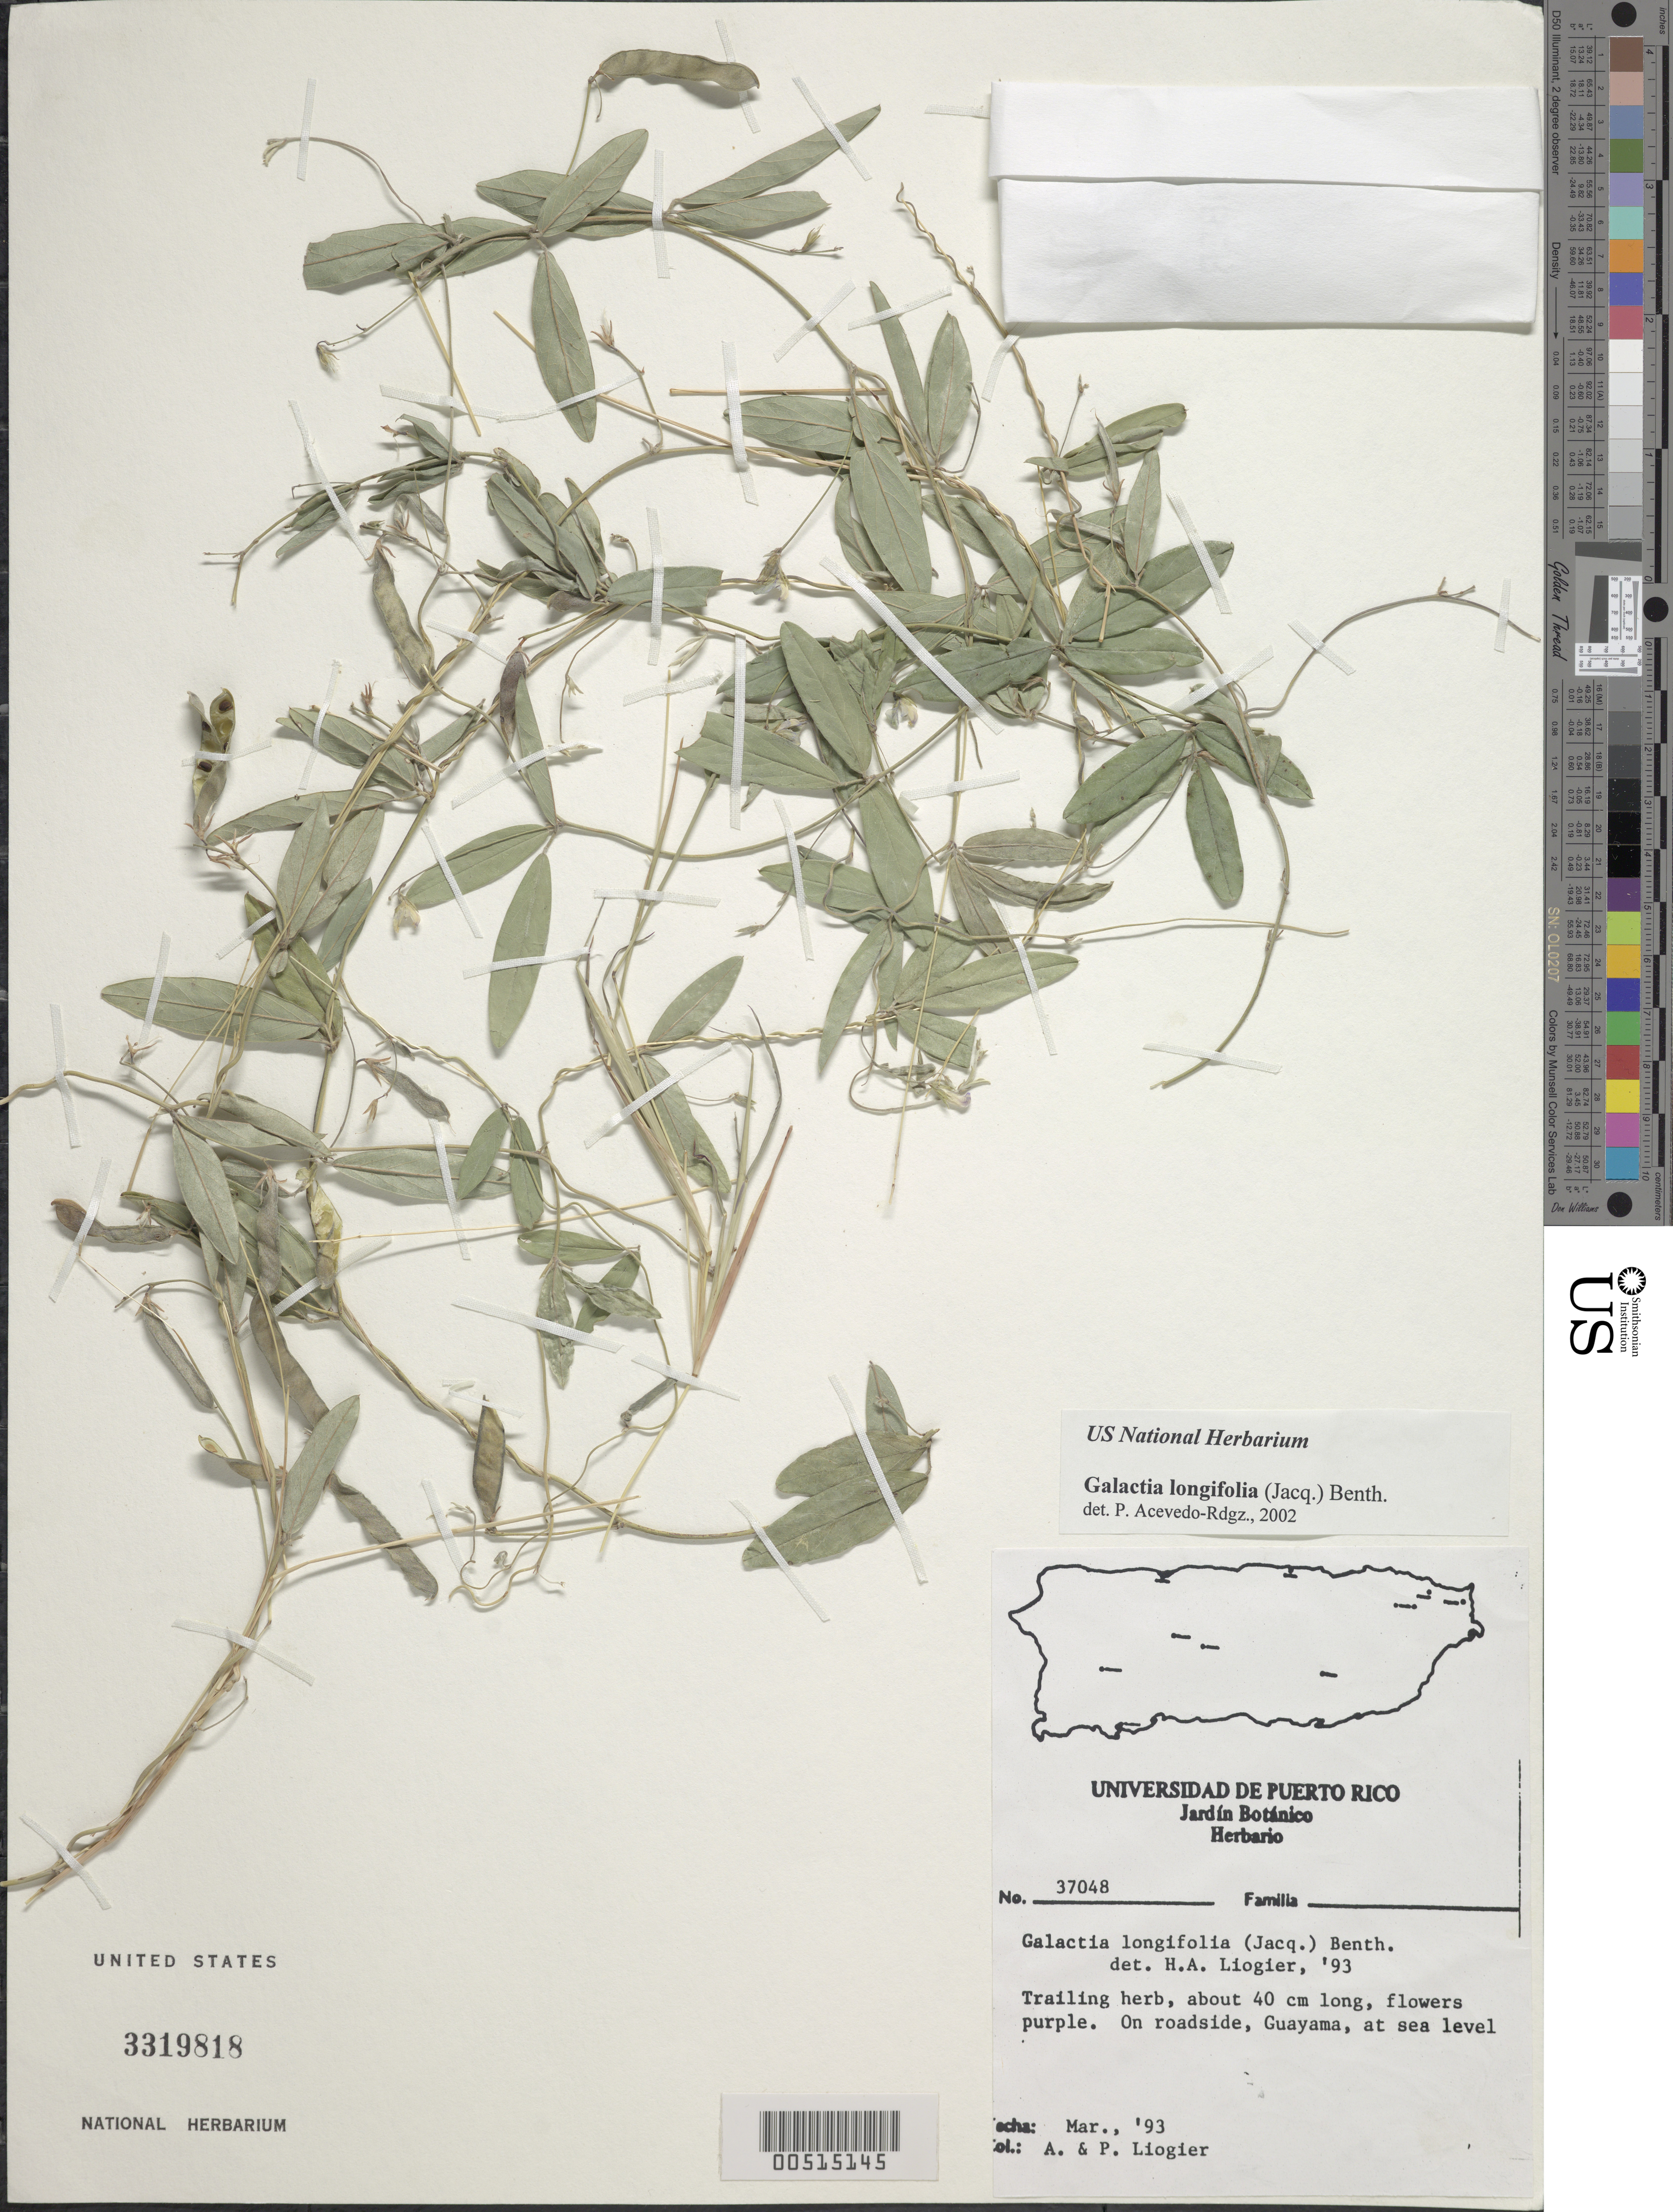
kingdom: Plantae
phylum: Tracheophyta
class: Magnoliopsida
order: Fabales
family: Fabaceae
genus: Galactia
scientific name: Galactia longifolia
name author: (Jacq.) Benth.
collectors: A. H. Liogier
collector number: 37048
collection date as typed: Mar 1993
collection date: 1993-03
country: Puerto Rico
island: Greater Antilles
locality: Guayama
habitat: On roadside.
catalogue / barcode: US 3319818